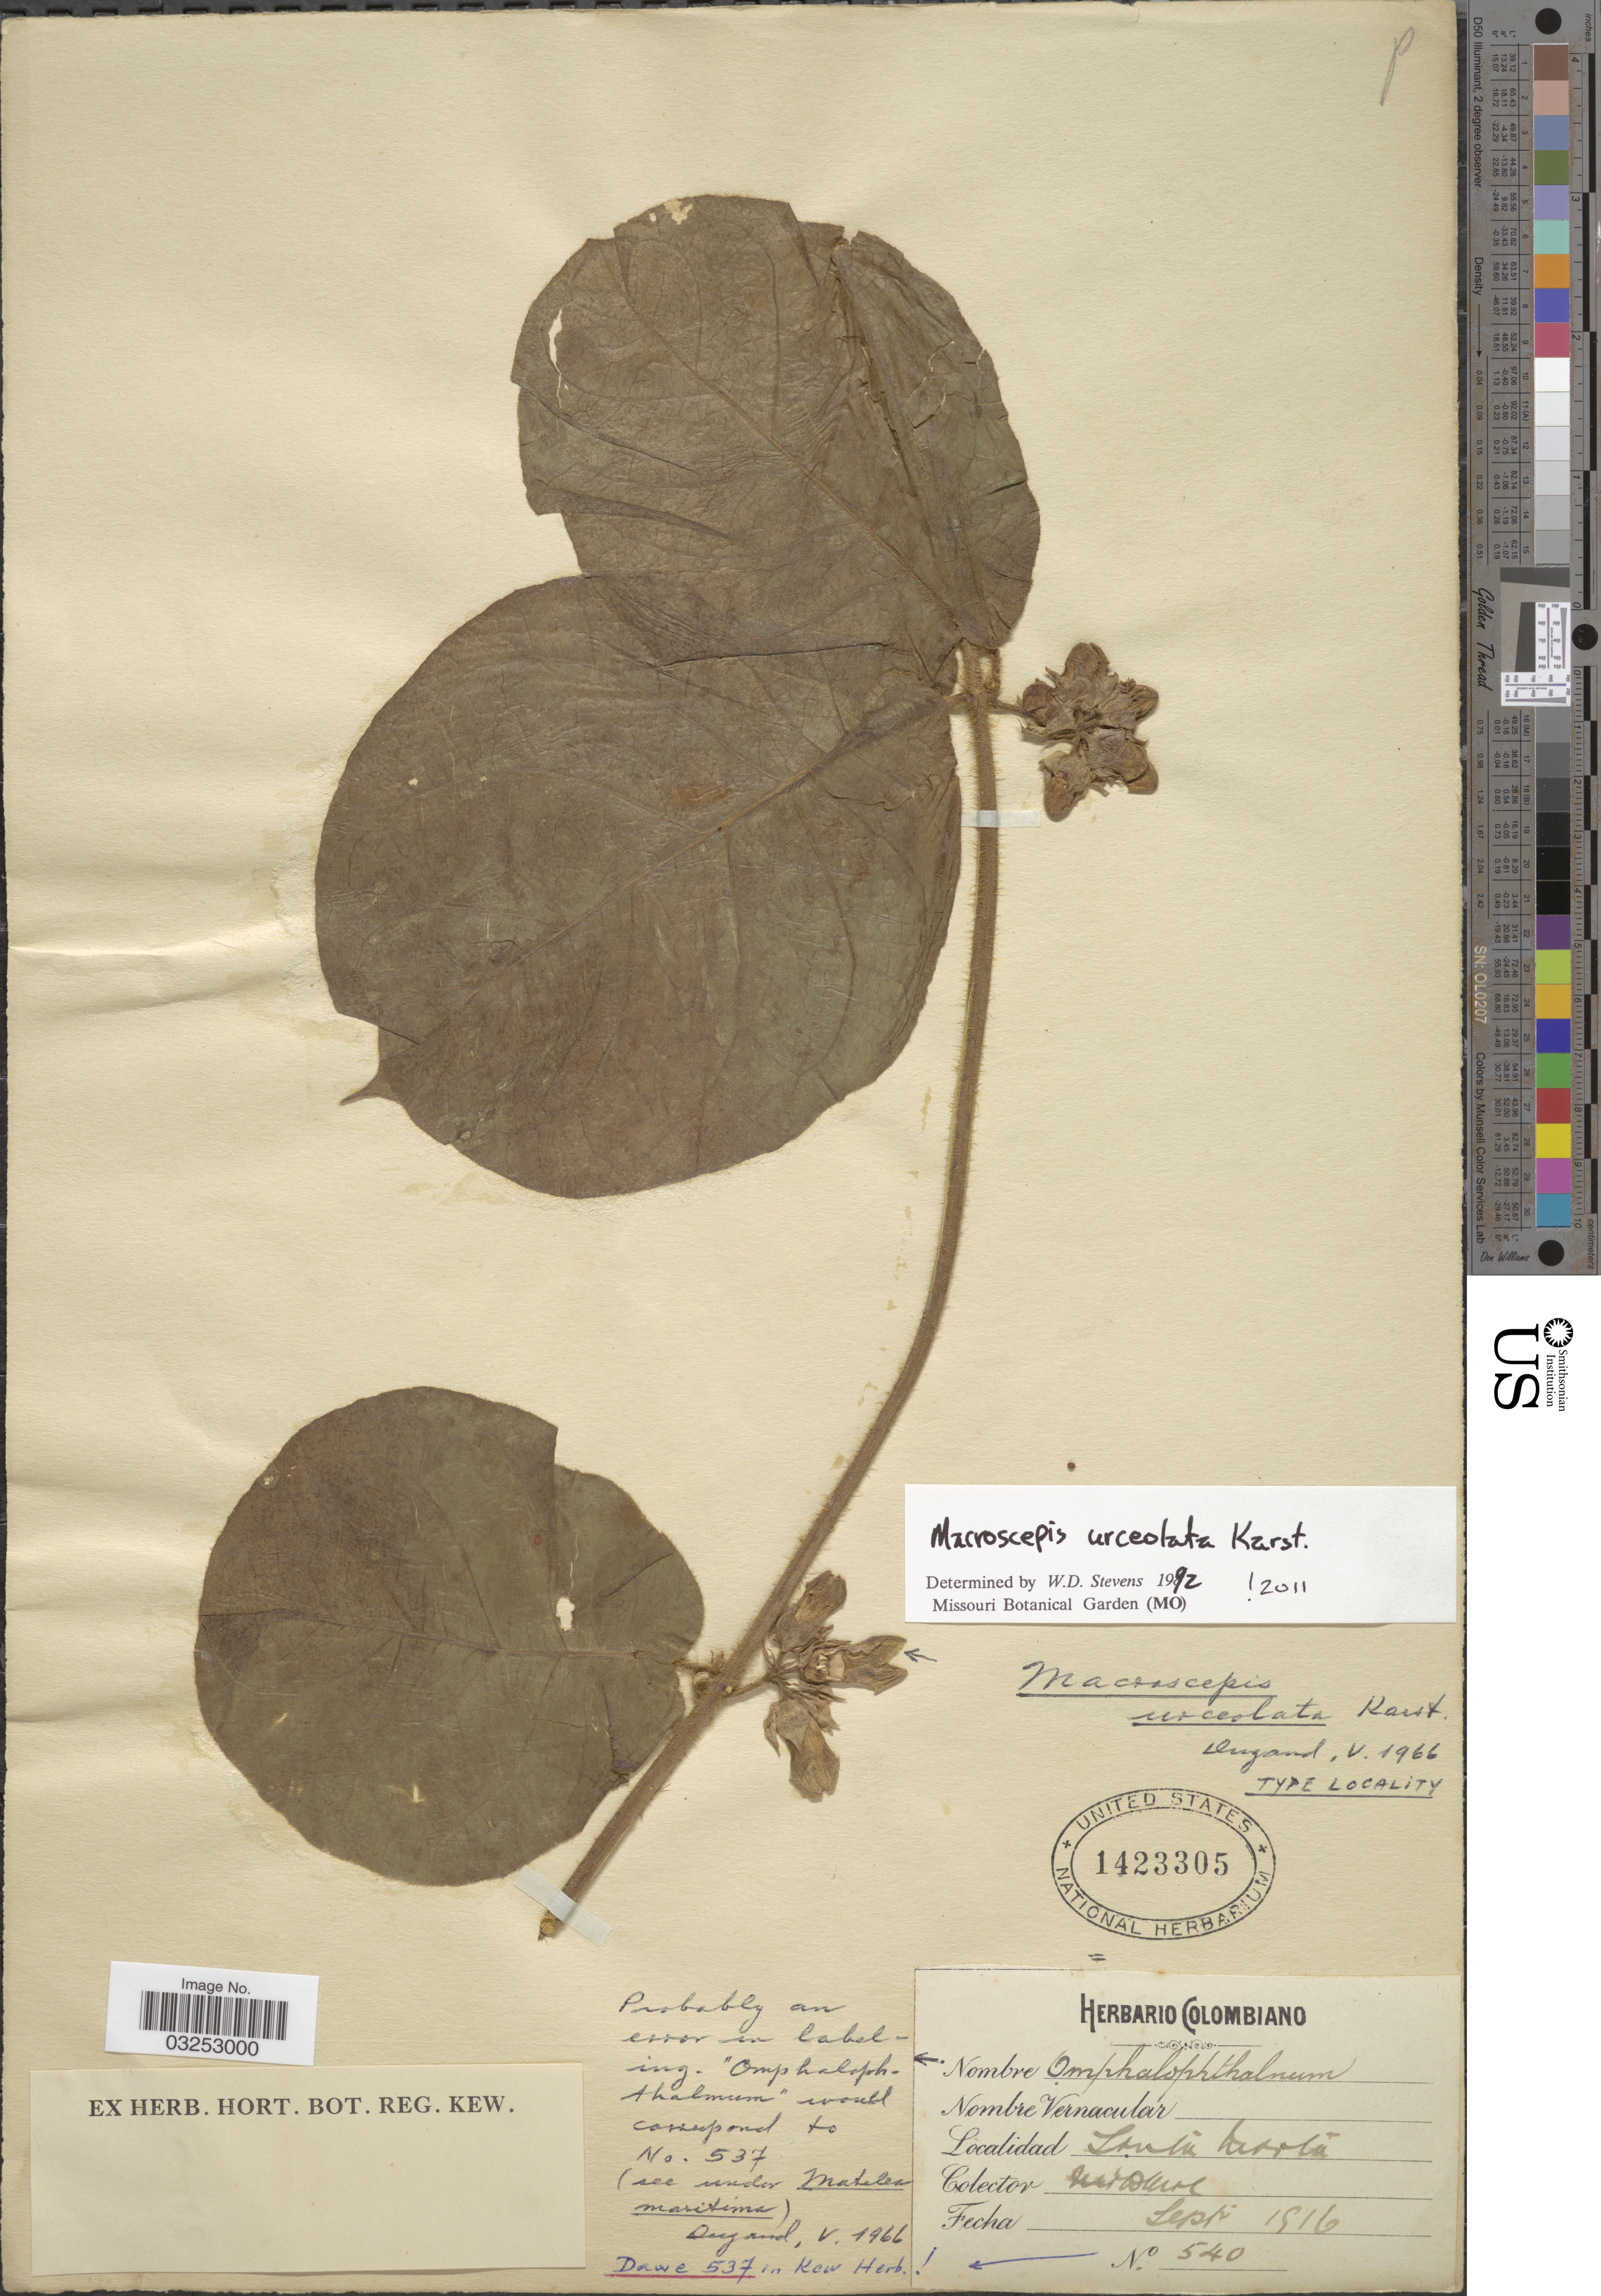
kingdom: Plantae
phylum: Tracheophyta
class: Magnoliopsida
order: Gentianales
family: Apocynaceae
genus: Macroscepis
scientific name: Macroscepis urceolata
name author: H. Karst.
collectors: M. T. Dawe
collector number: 540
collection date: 1916-09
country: Colombia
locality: Santa Marta.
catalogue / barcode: US 1423305